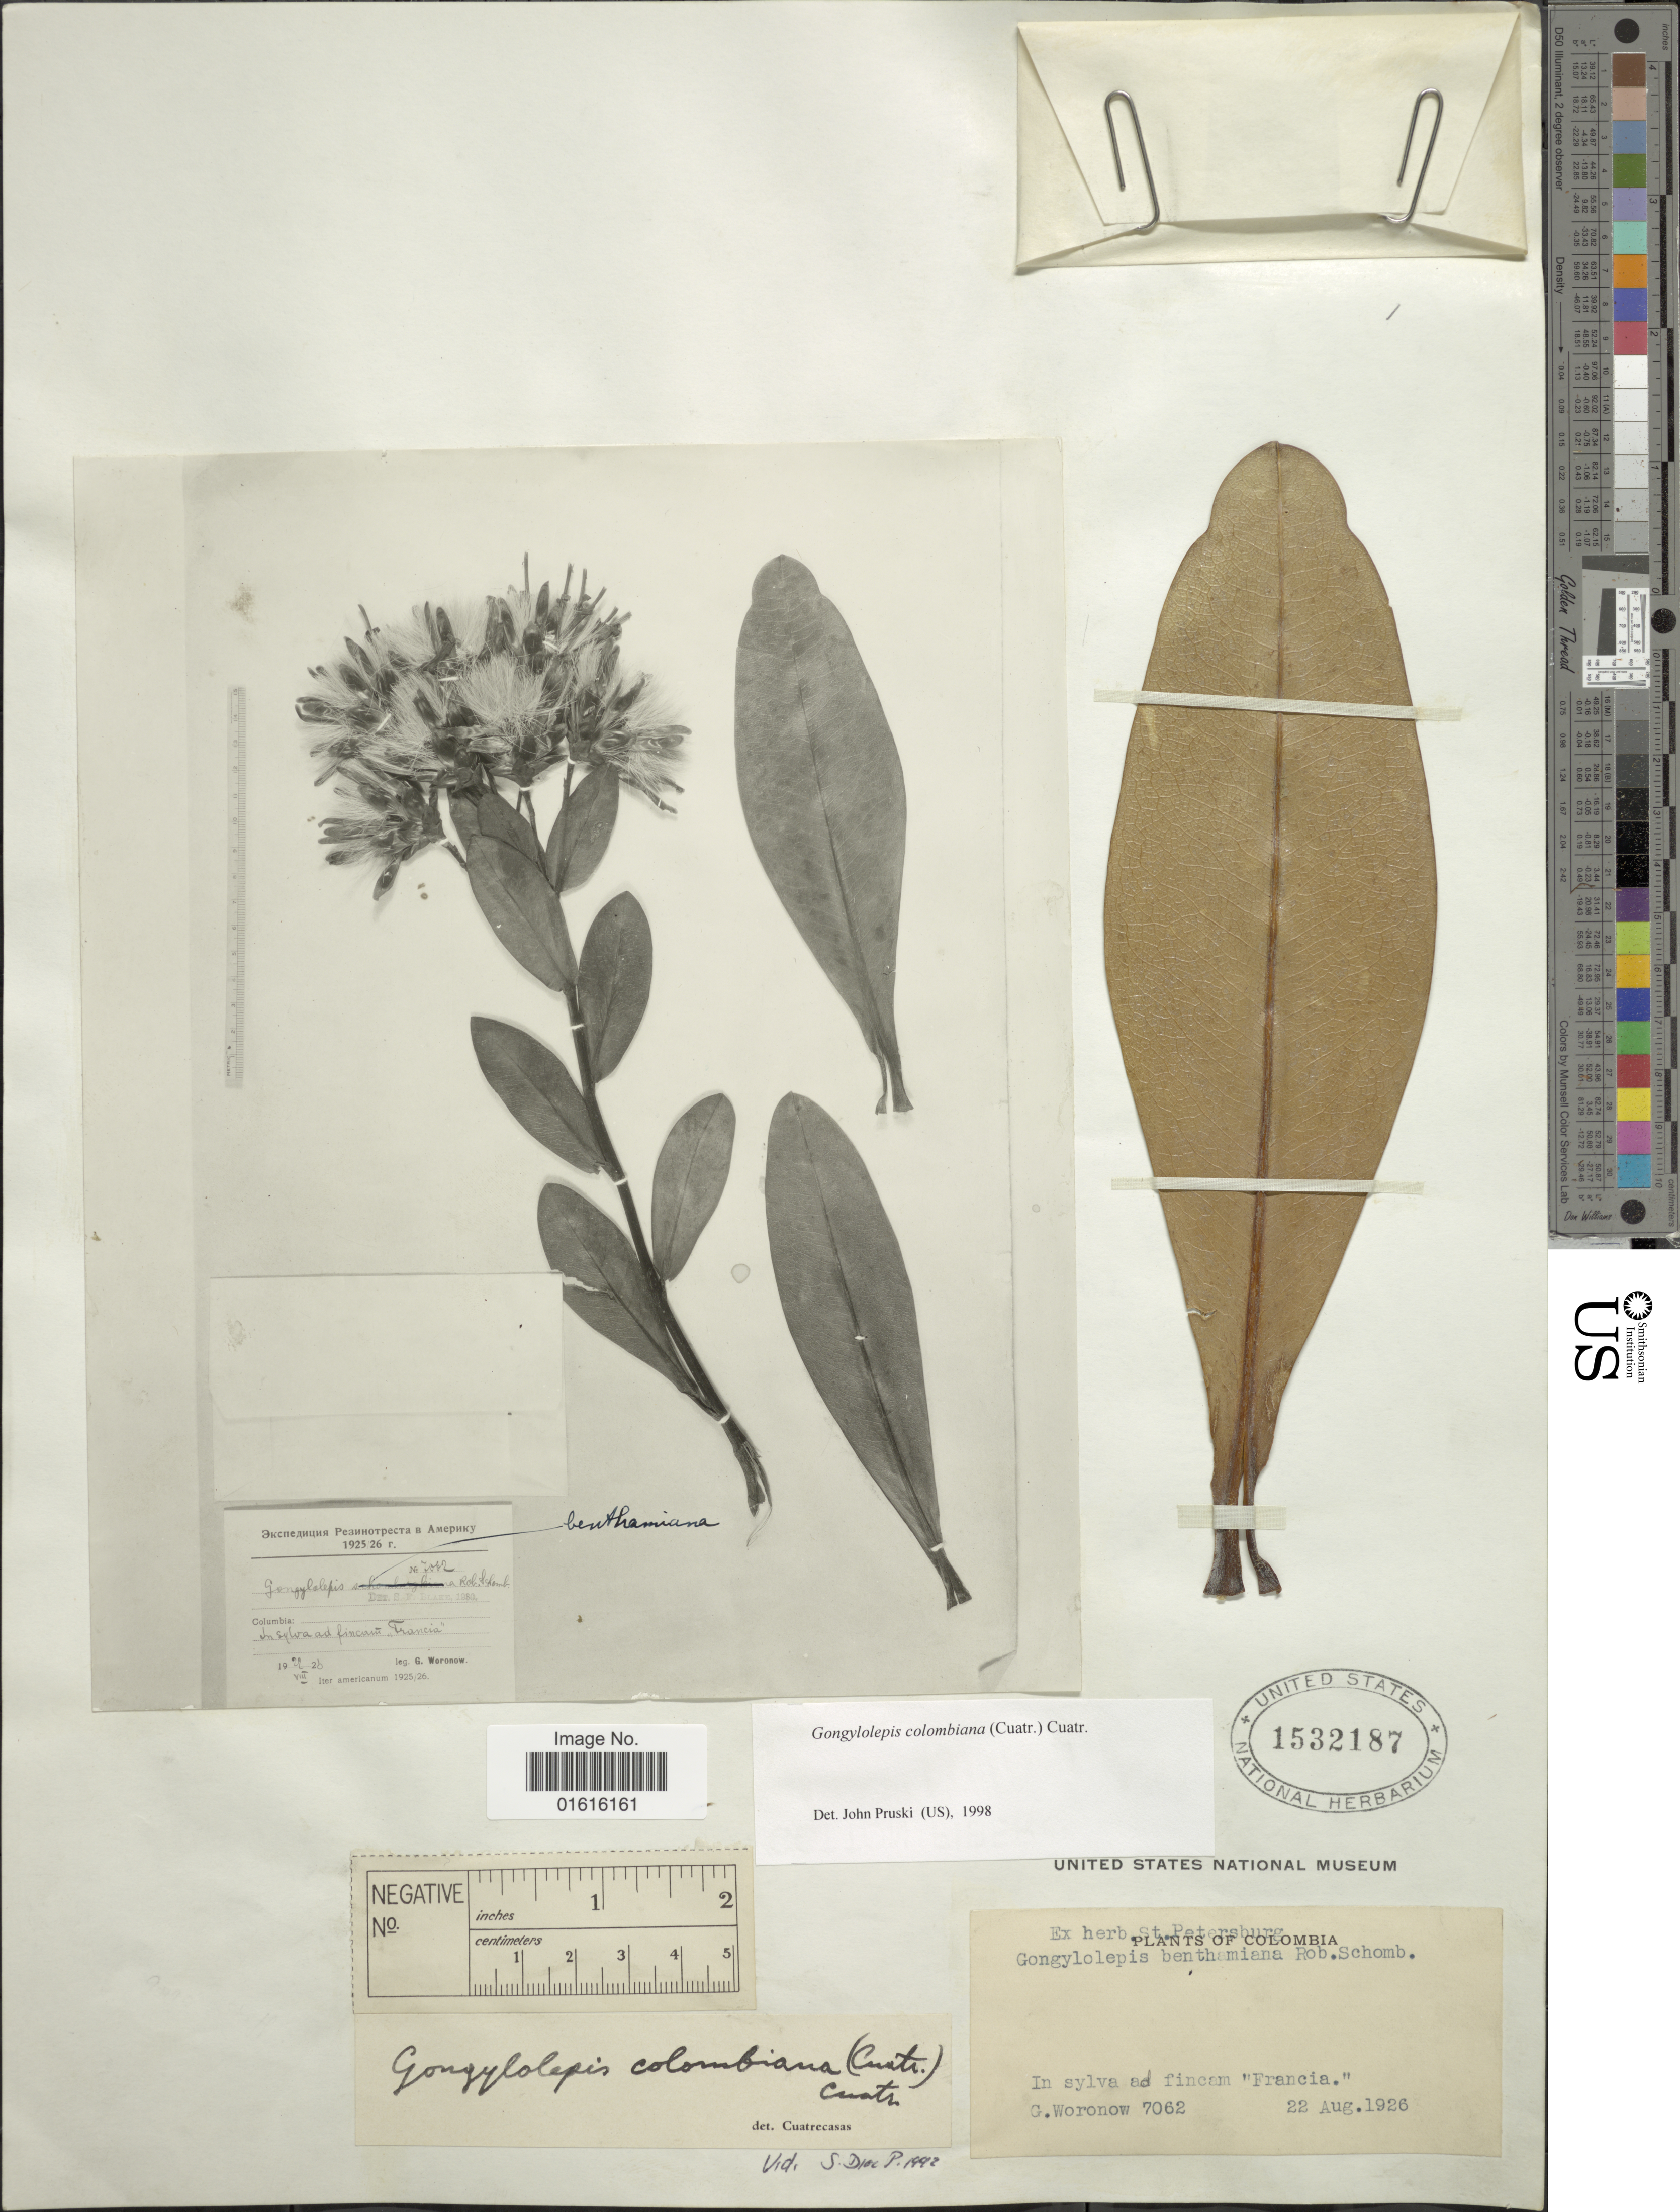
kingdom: Plantae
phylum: Tracheophyta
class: Magnoliopsida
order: Asterales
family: Asteraceae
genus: Gongylolepis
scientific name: Gongylolepis colombiana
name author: (Cuatrec.) Cuatrec.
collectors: G. Woronow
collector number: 7062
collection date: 1926-08-22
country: Colombia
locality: In sylva ad fincam "Francia"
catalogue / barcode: US 1532187